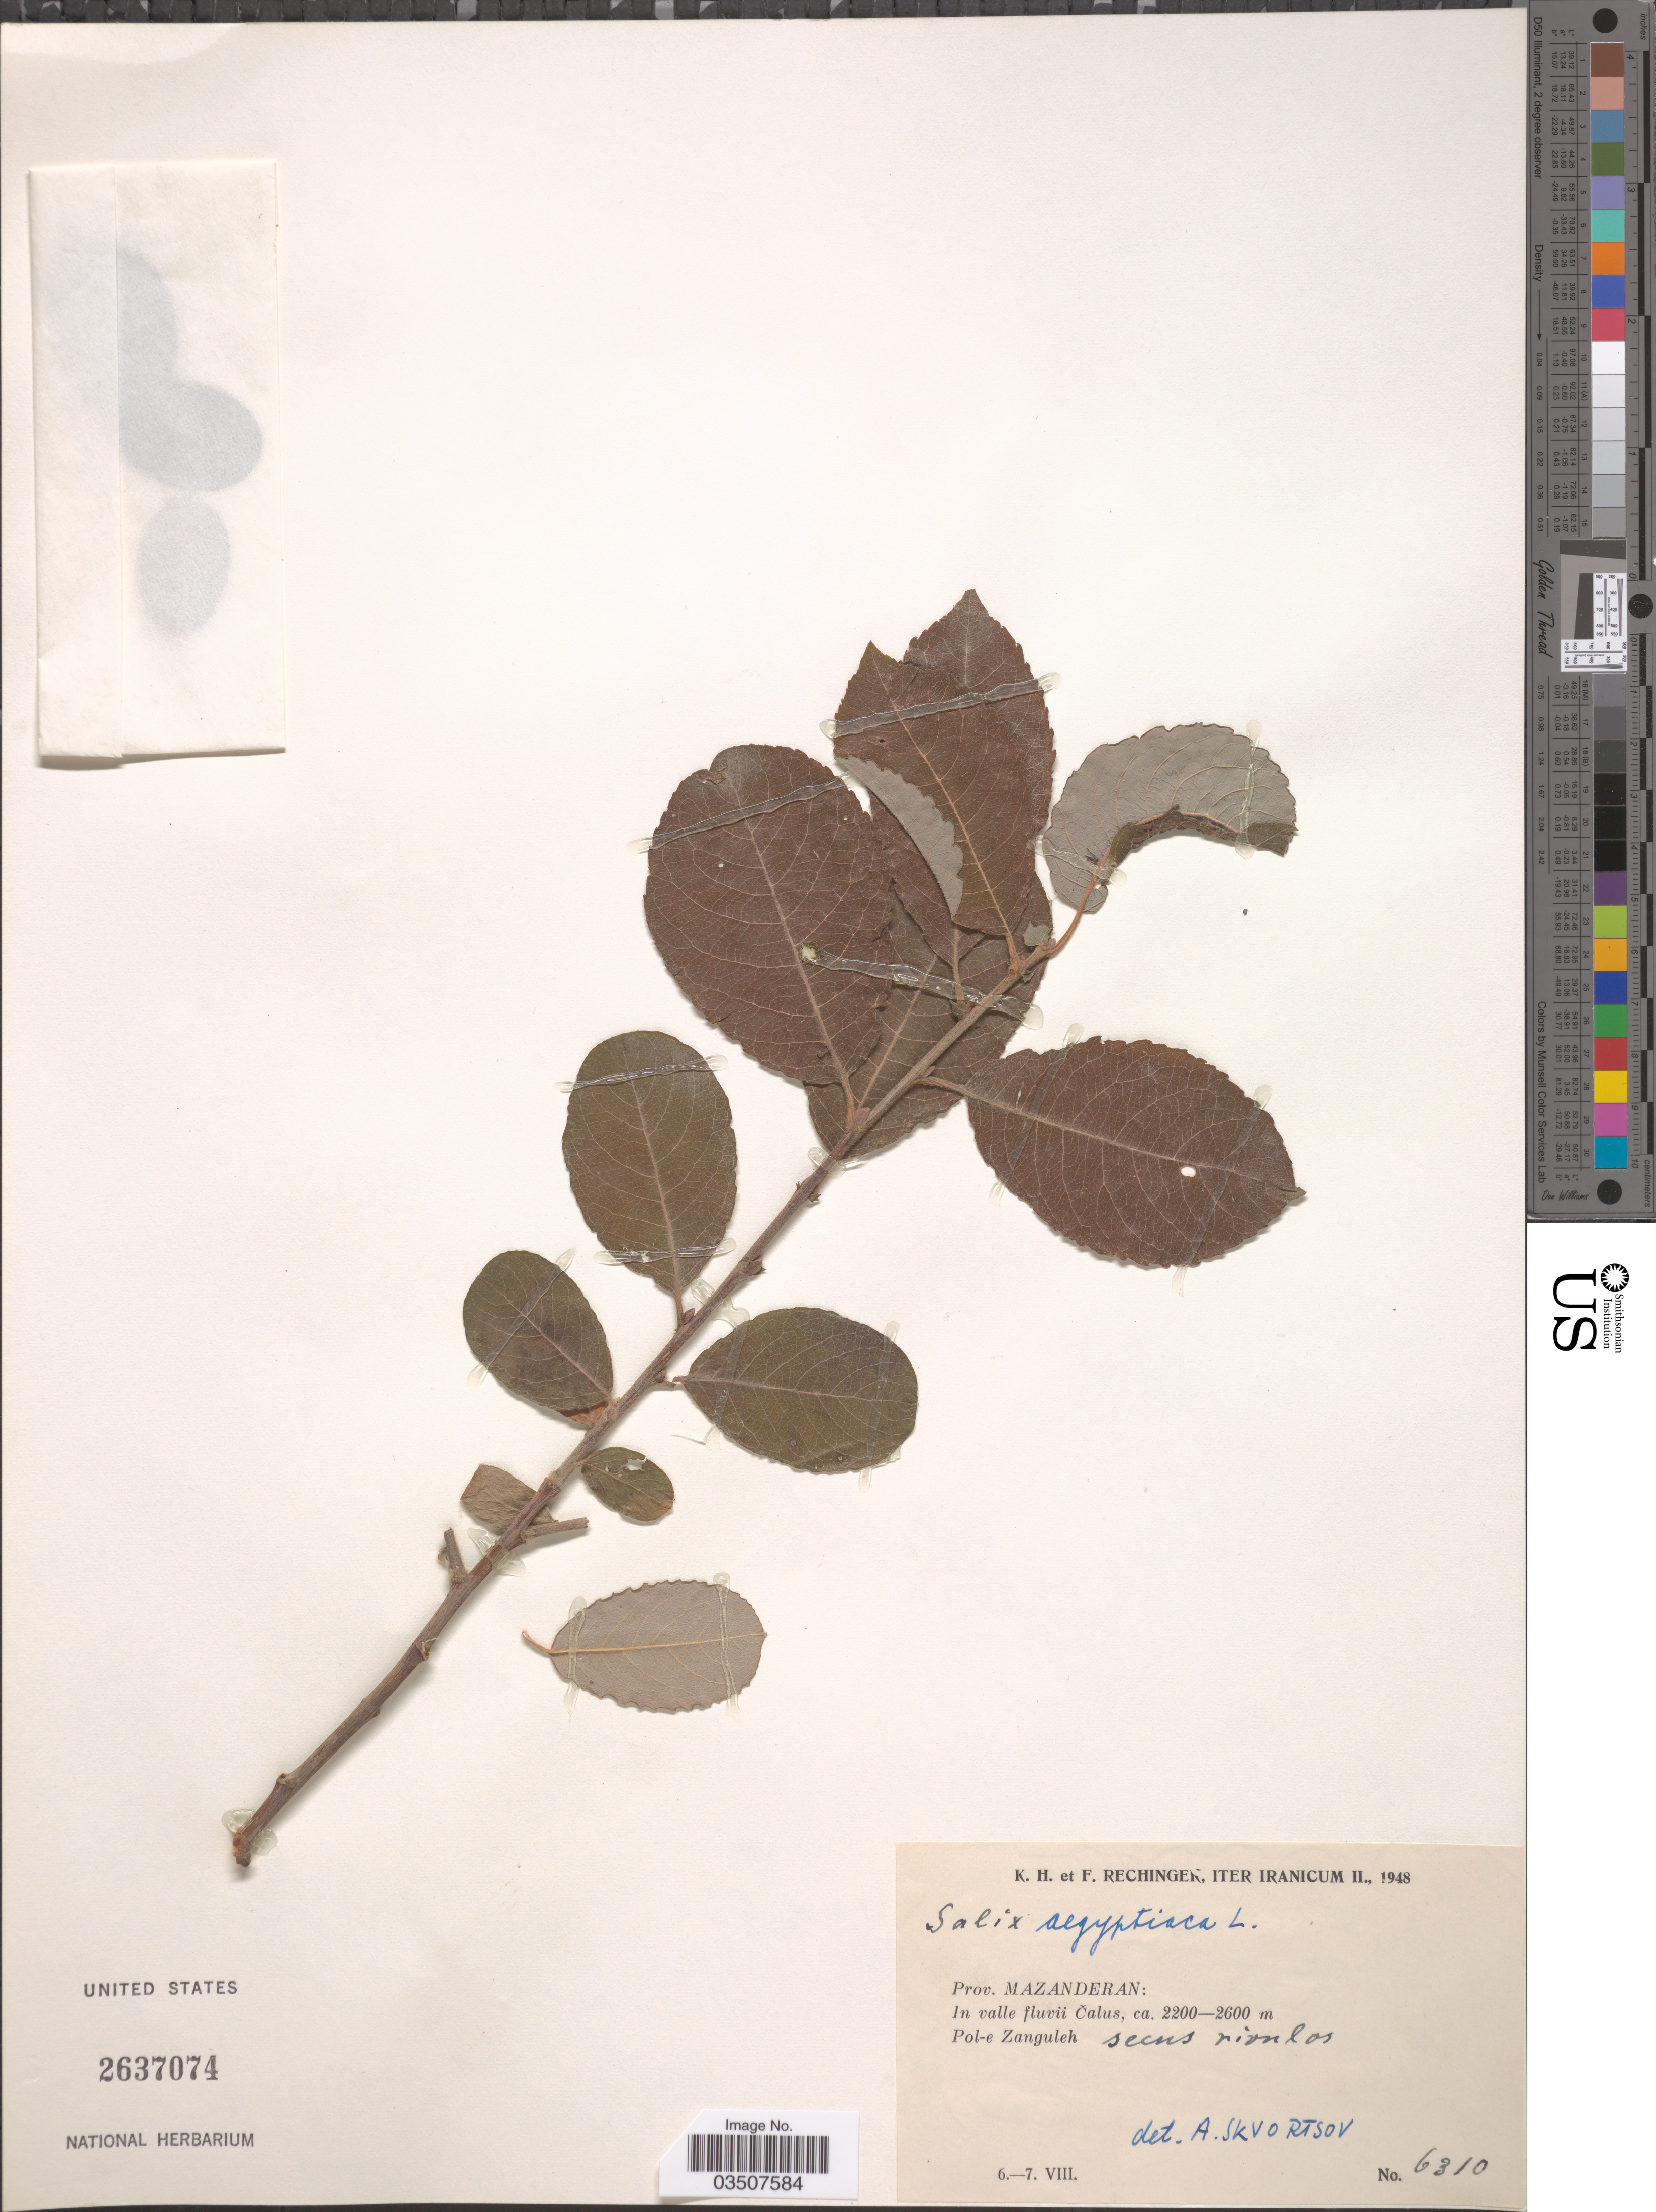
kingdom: Plantae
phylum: Tracheophyta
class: Magnoliopsida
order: Malpighiales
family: Salicaceae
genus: Salix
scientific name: Salix aegyptiaca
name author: L.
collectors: K. H. Rechinger & F. Rechinger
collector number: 6310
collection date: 1948-08-06/1948-08-07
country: Iran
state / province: Mazandaran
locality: Prov. Mazanderan: In valle fluvii Calus, Pol-e Zanguleh.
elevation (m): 2200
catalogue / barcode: US 2637074